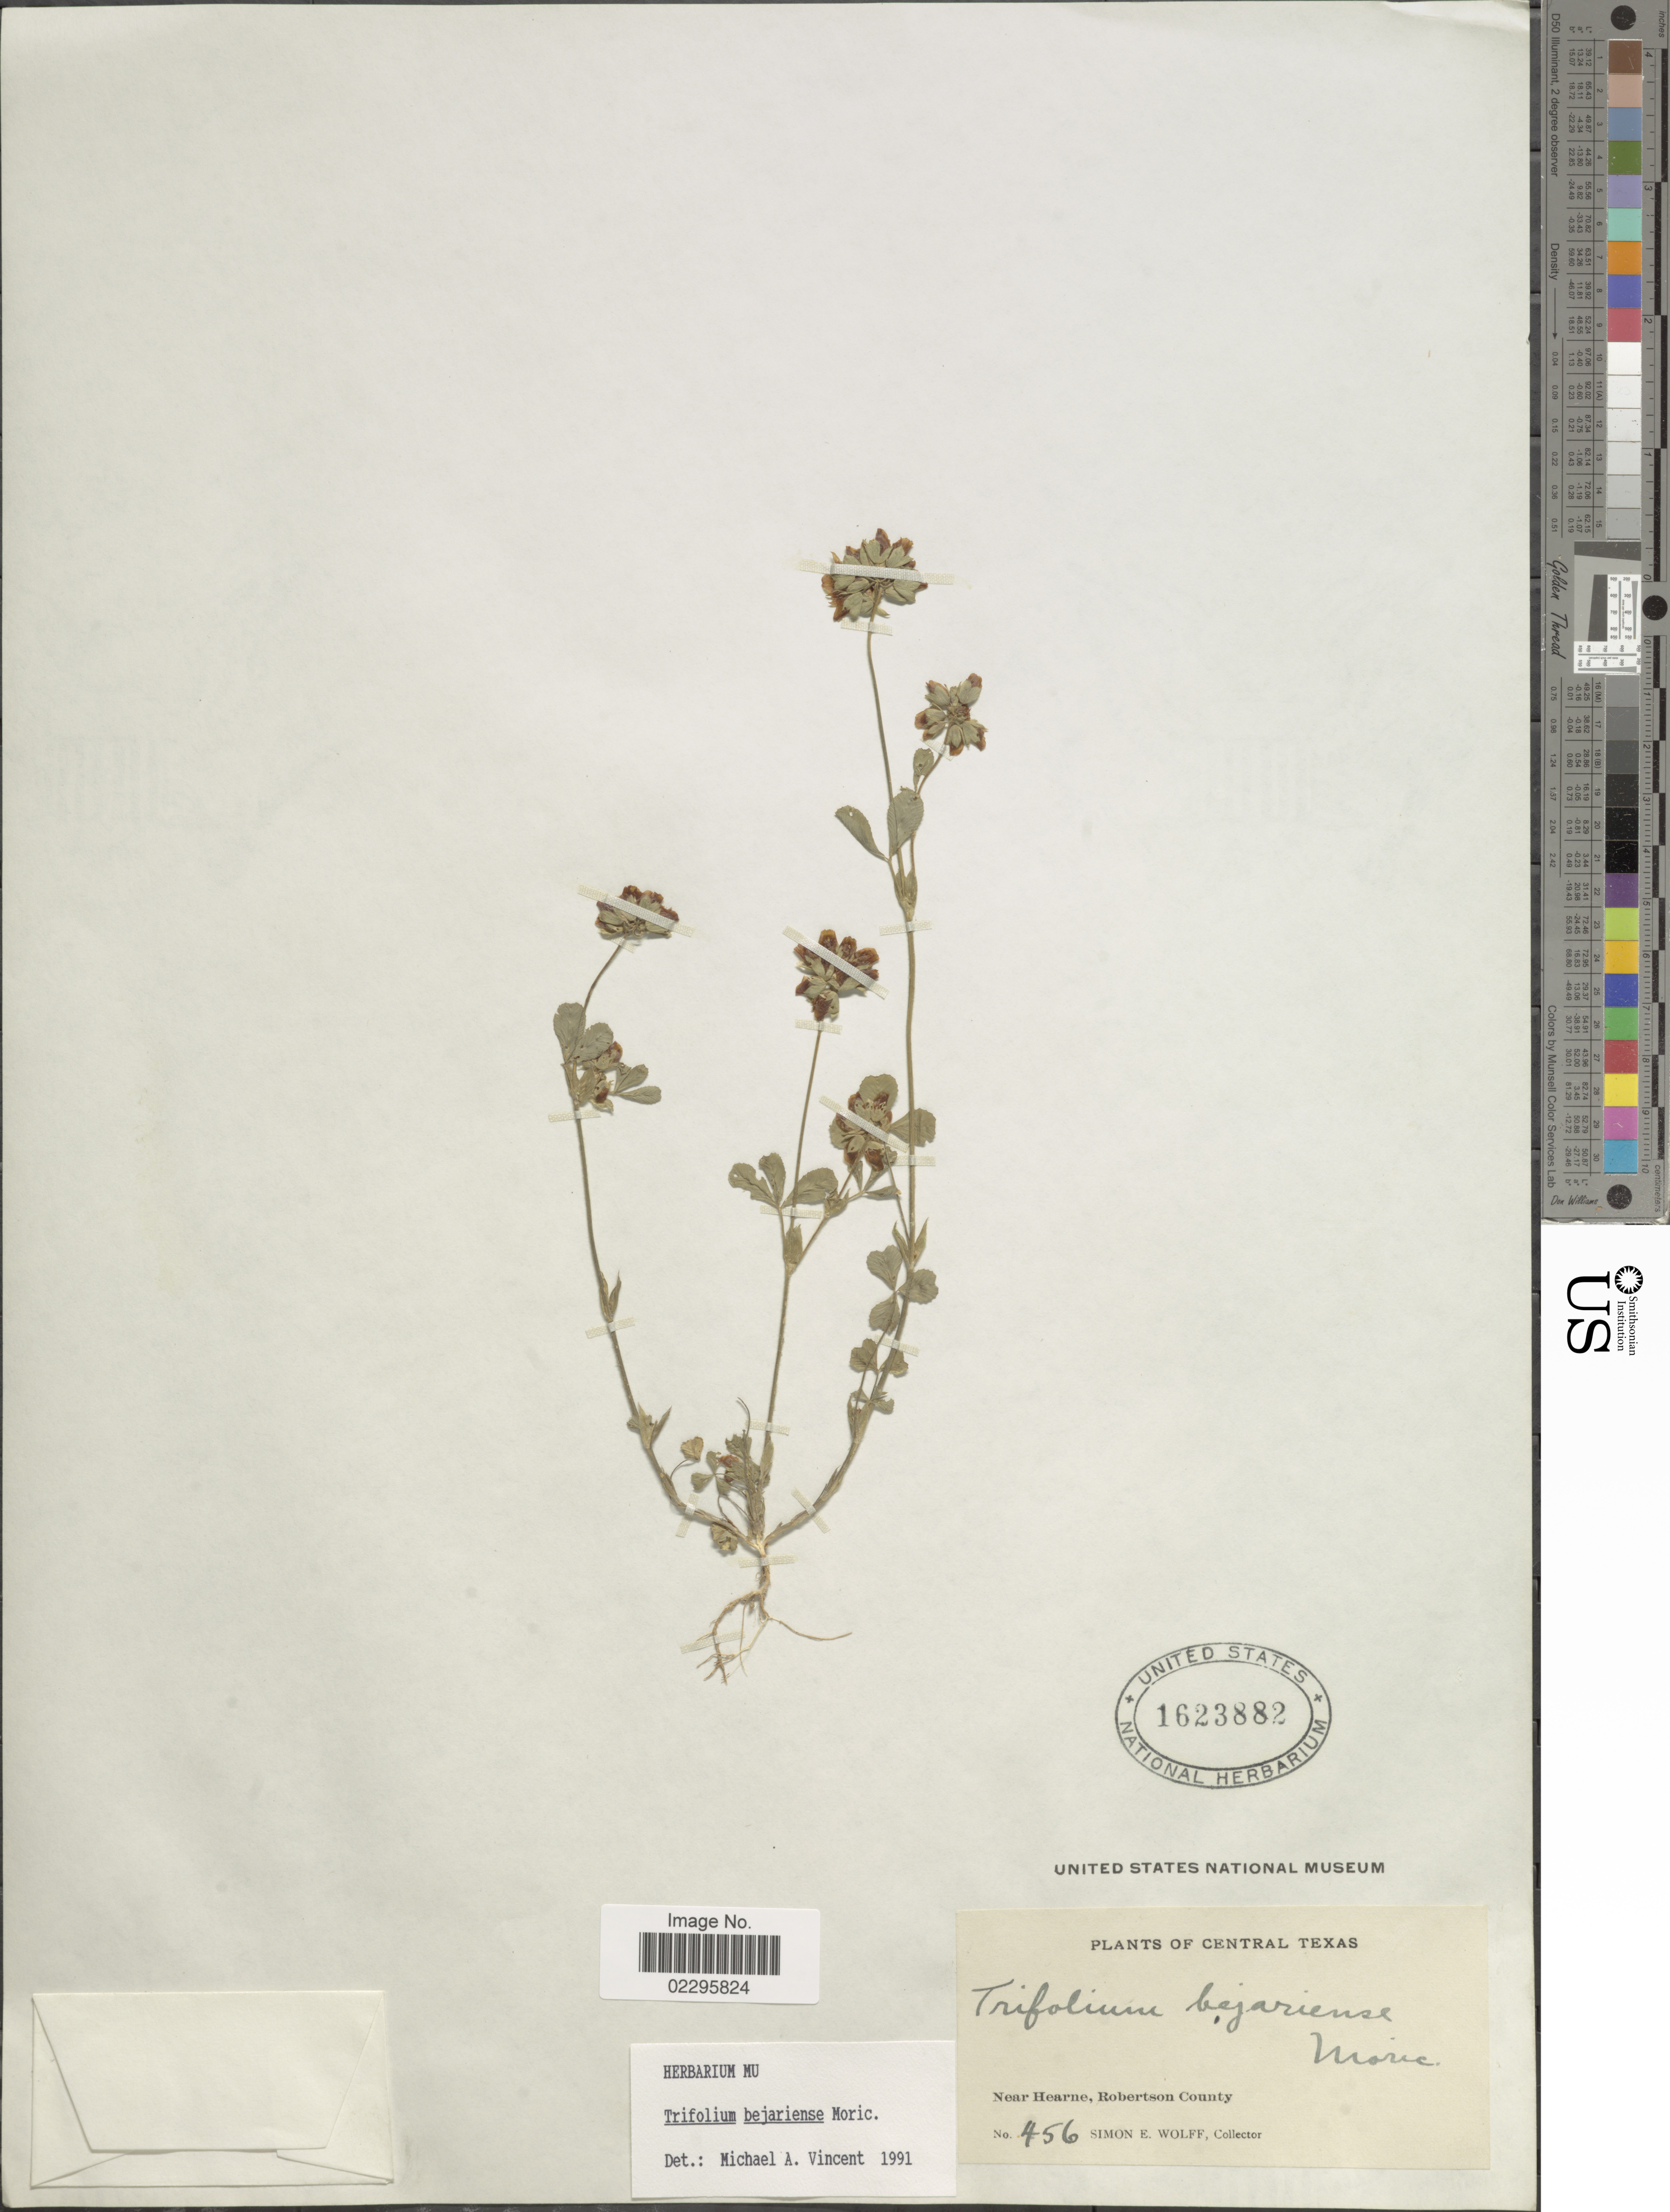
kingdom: Plantae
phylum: Tracheophyta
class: Magnoliopsida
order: Fabales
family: Fabaceae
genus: Trifolium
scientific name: Trifolium bejariense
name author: Moric.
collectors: S. E. Wolff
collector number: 456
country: United States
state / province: Texas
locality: Central Texas, near Hearne, Robertson County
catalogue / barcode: US 1623882